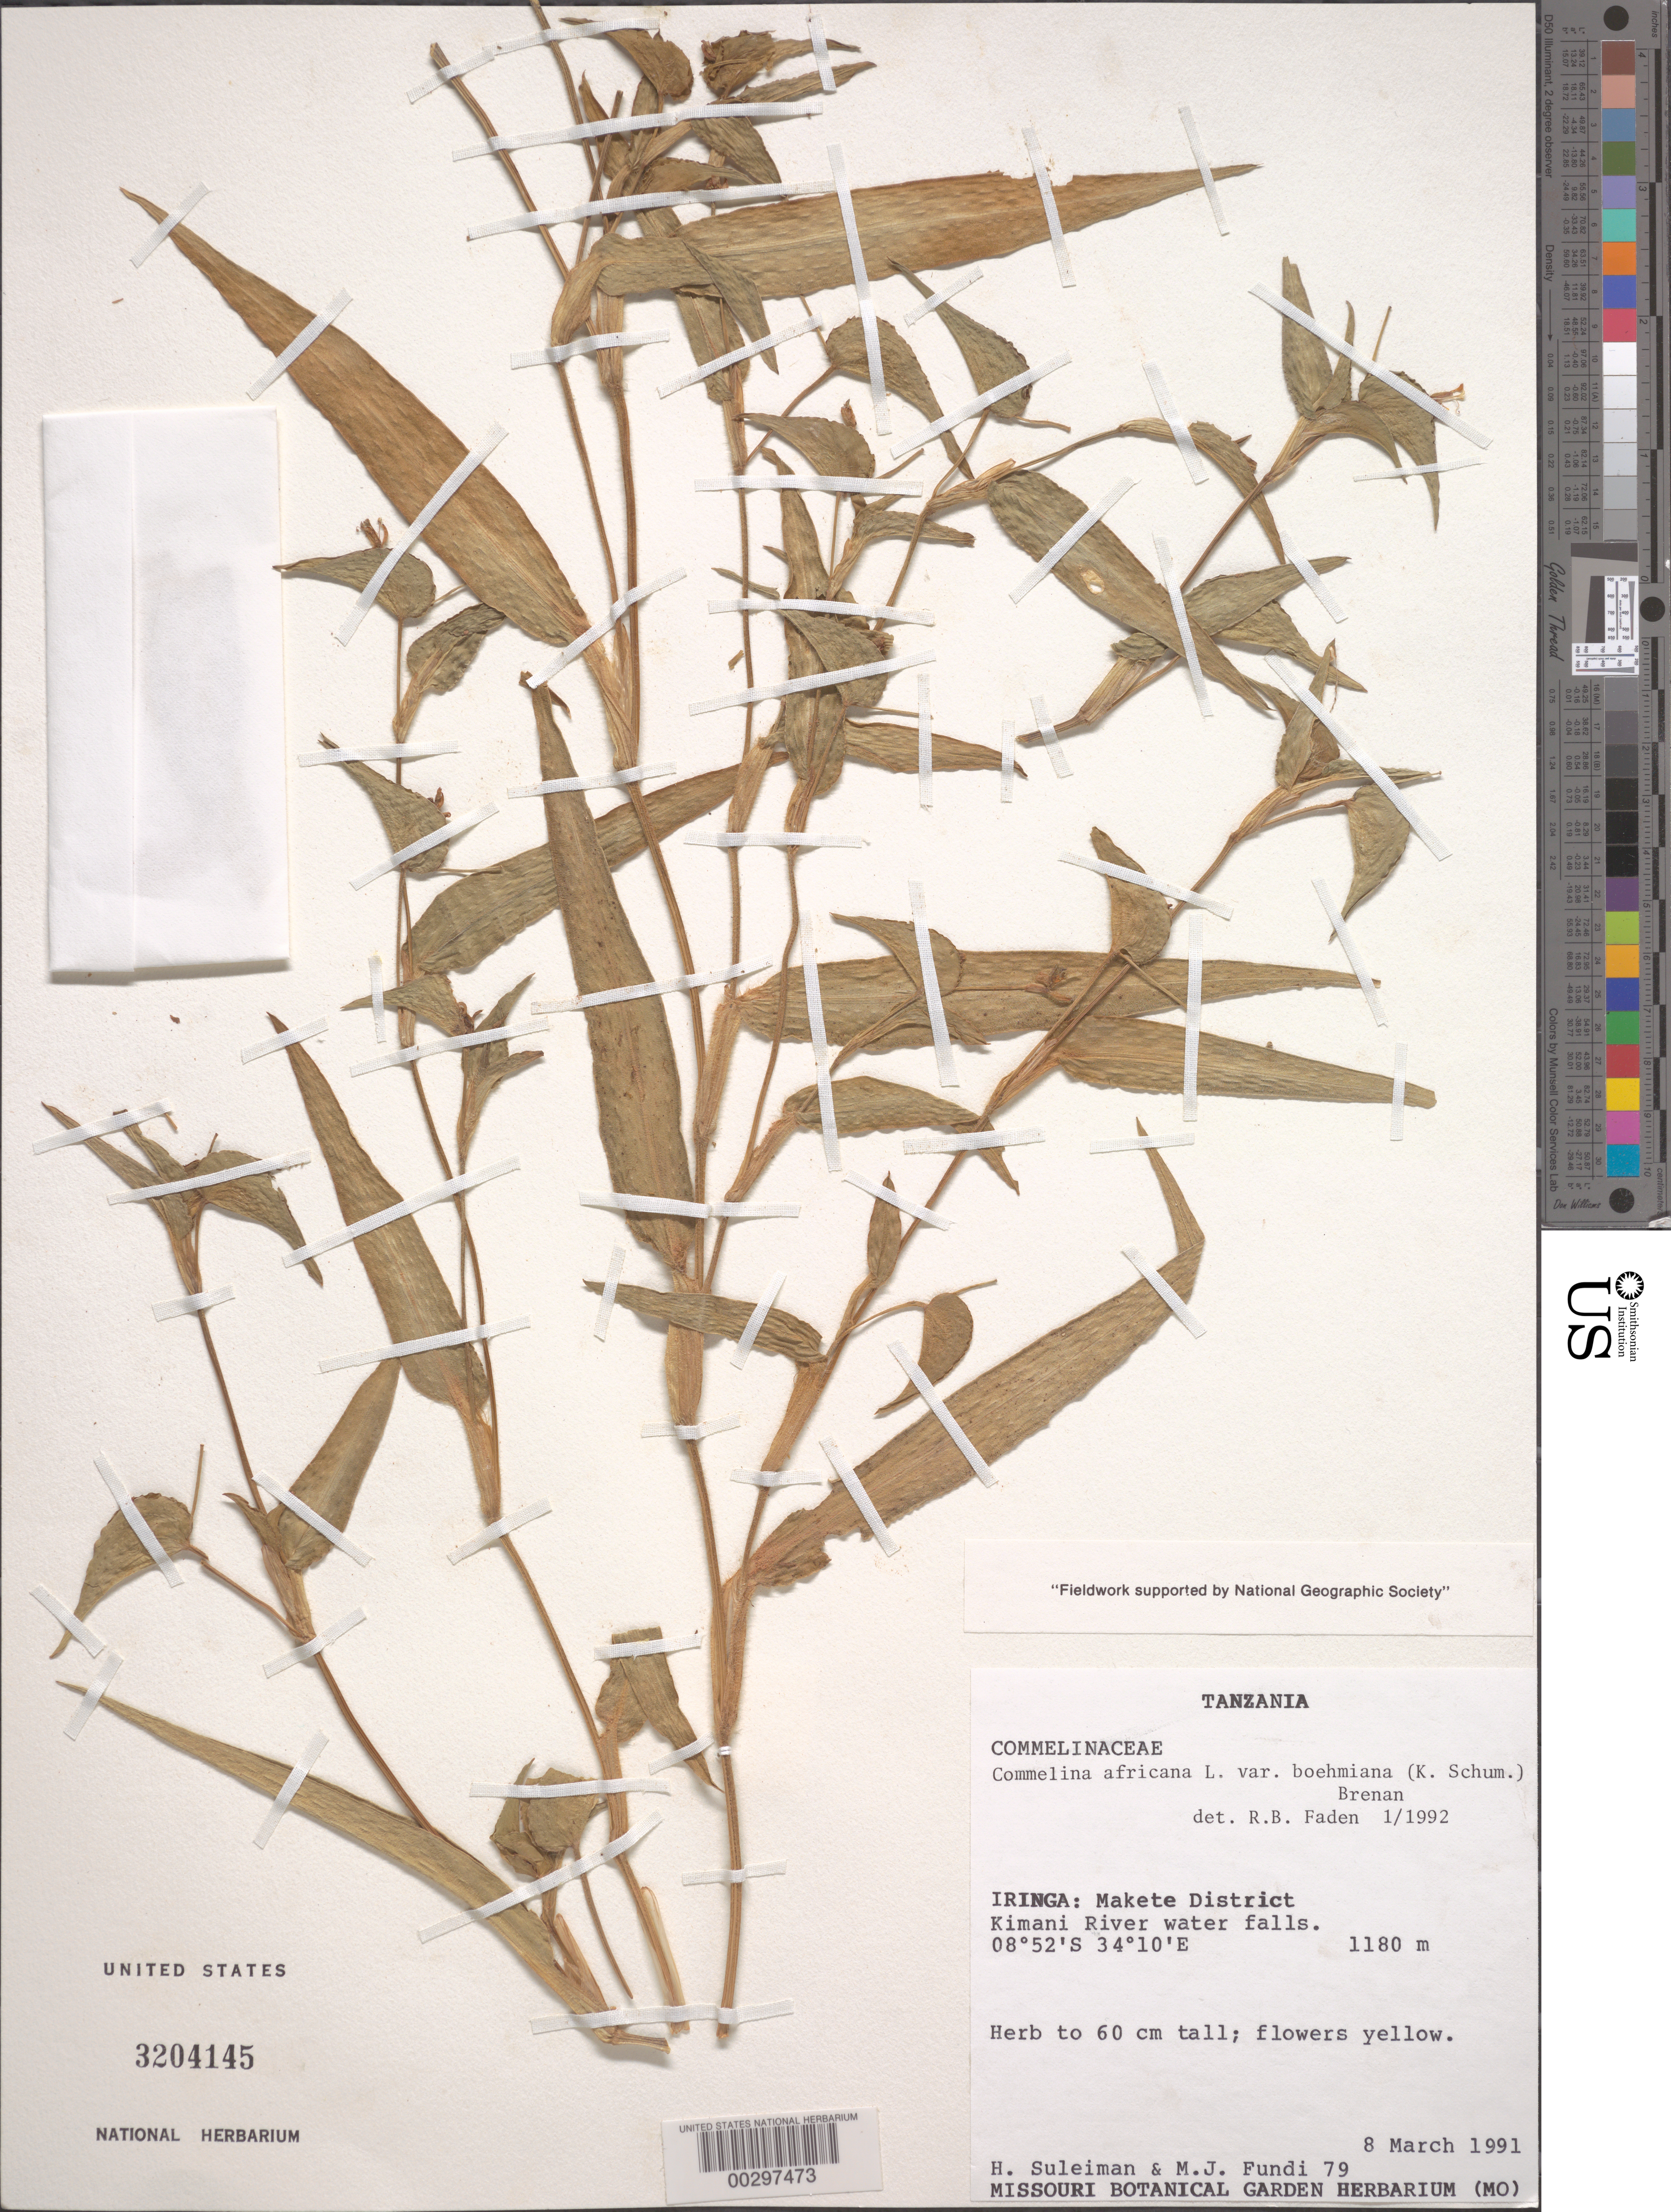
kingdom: Plantae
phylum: Tracheophyta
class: Liliopsida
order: Commelinales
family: Commelinaceae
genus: Commelina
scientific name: Commelina africana var. boehmiana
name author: (K. Schum.) Brenan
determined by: Faden, Robert B., (US), Smithsonian Institution - National Museum of Natural History (UNITED STATES)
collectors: H. Suleiman & M. Fundi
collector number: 79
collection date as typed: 08 Mar 1991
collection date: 1991-03-08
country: Tanzania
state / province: Iringa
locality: Makete district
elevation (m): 1180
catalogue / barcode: US 3204145